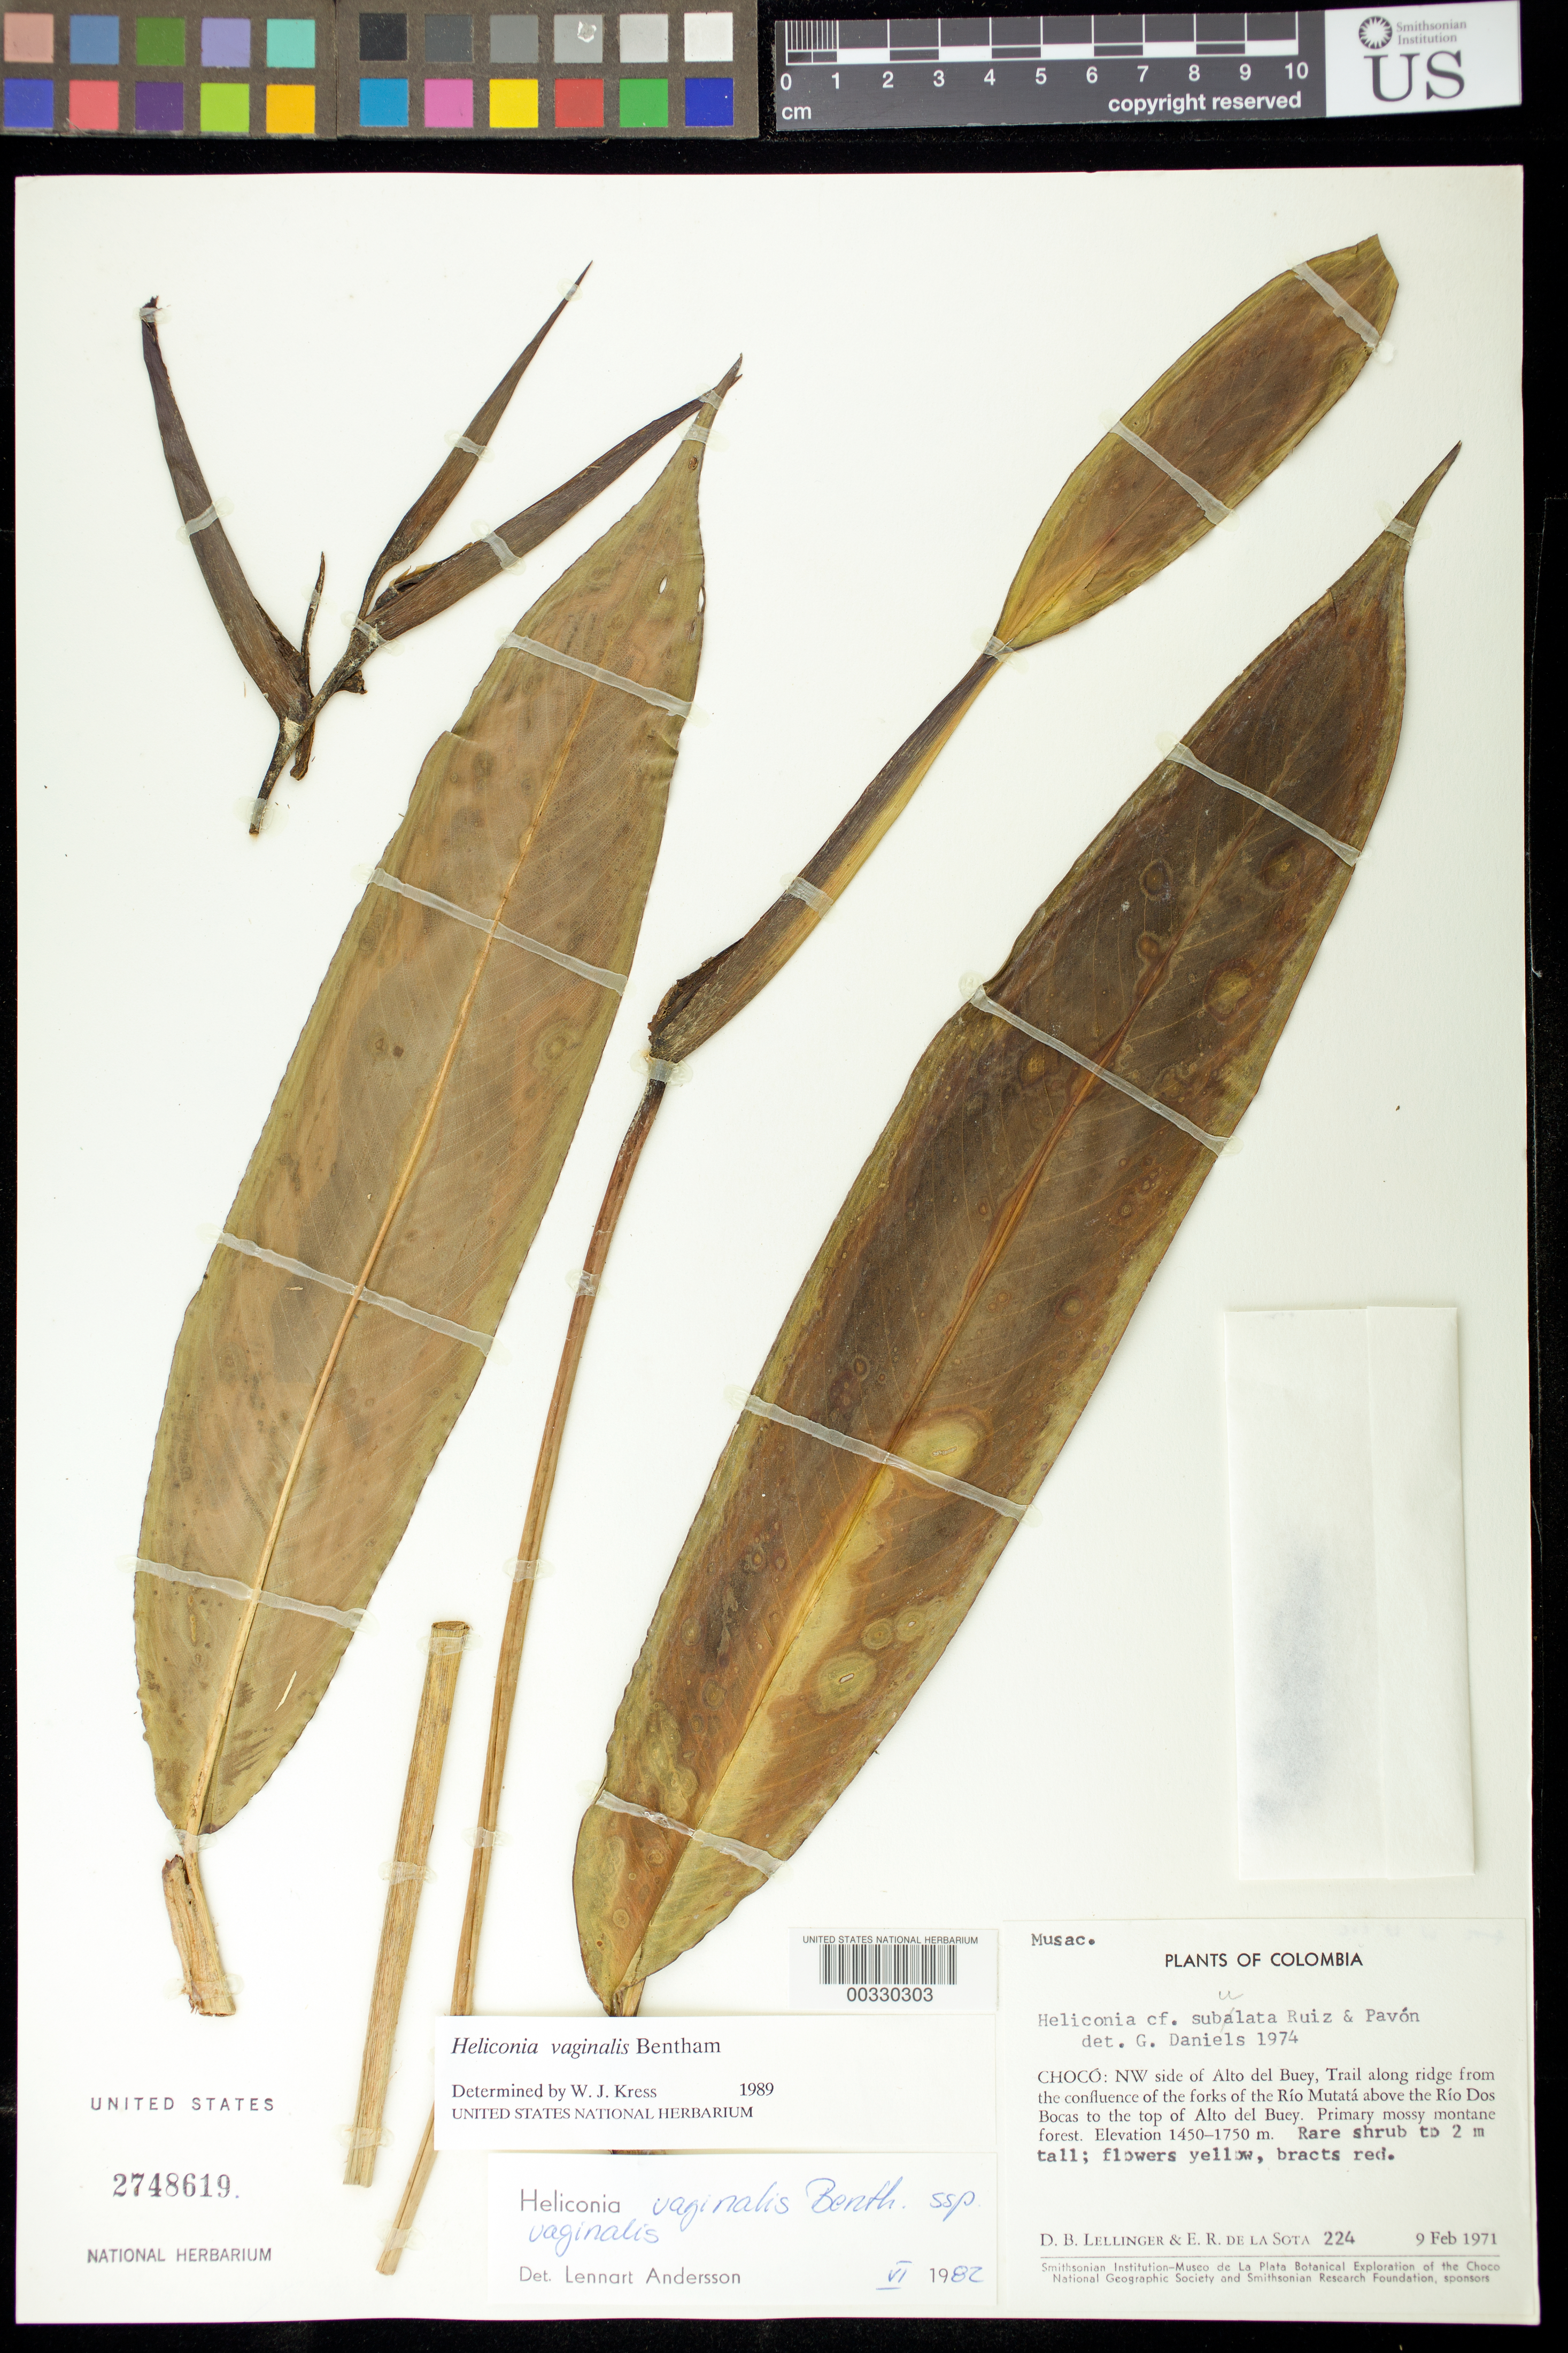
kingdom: Plantae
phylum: Tracheophyta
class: Liliopsida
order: Zingiberales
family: Heliconiaceae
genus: Heliconia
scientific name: Heliconia vaginalis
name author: Benth.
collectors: D. B. Lellinger & E. R. de la Sota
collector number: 224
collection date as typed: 09 Feb 1971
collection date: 1971-02-09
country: Colombia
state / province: Chocó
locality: Nw side of Alto del Buey, Trail along ridge from confluence of forks of Rio Mutata above Rio dos Bocas to top of Alto del Buey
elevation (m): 1450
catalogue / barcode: US 2748619